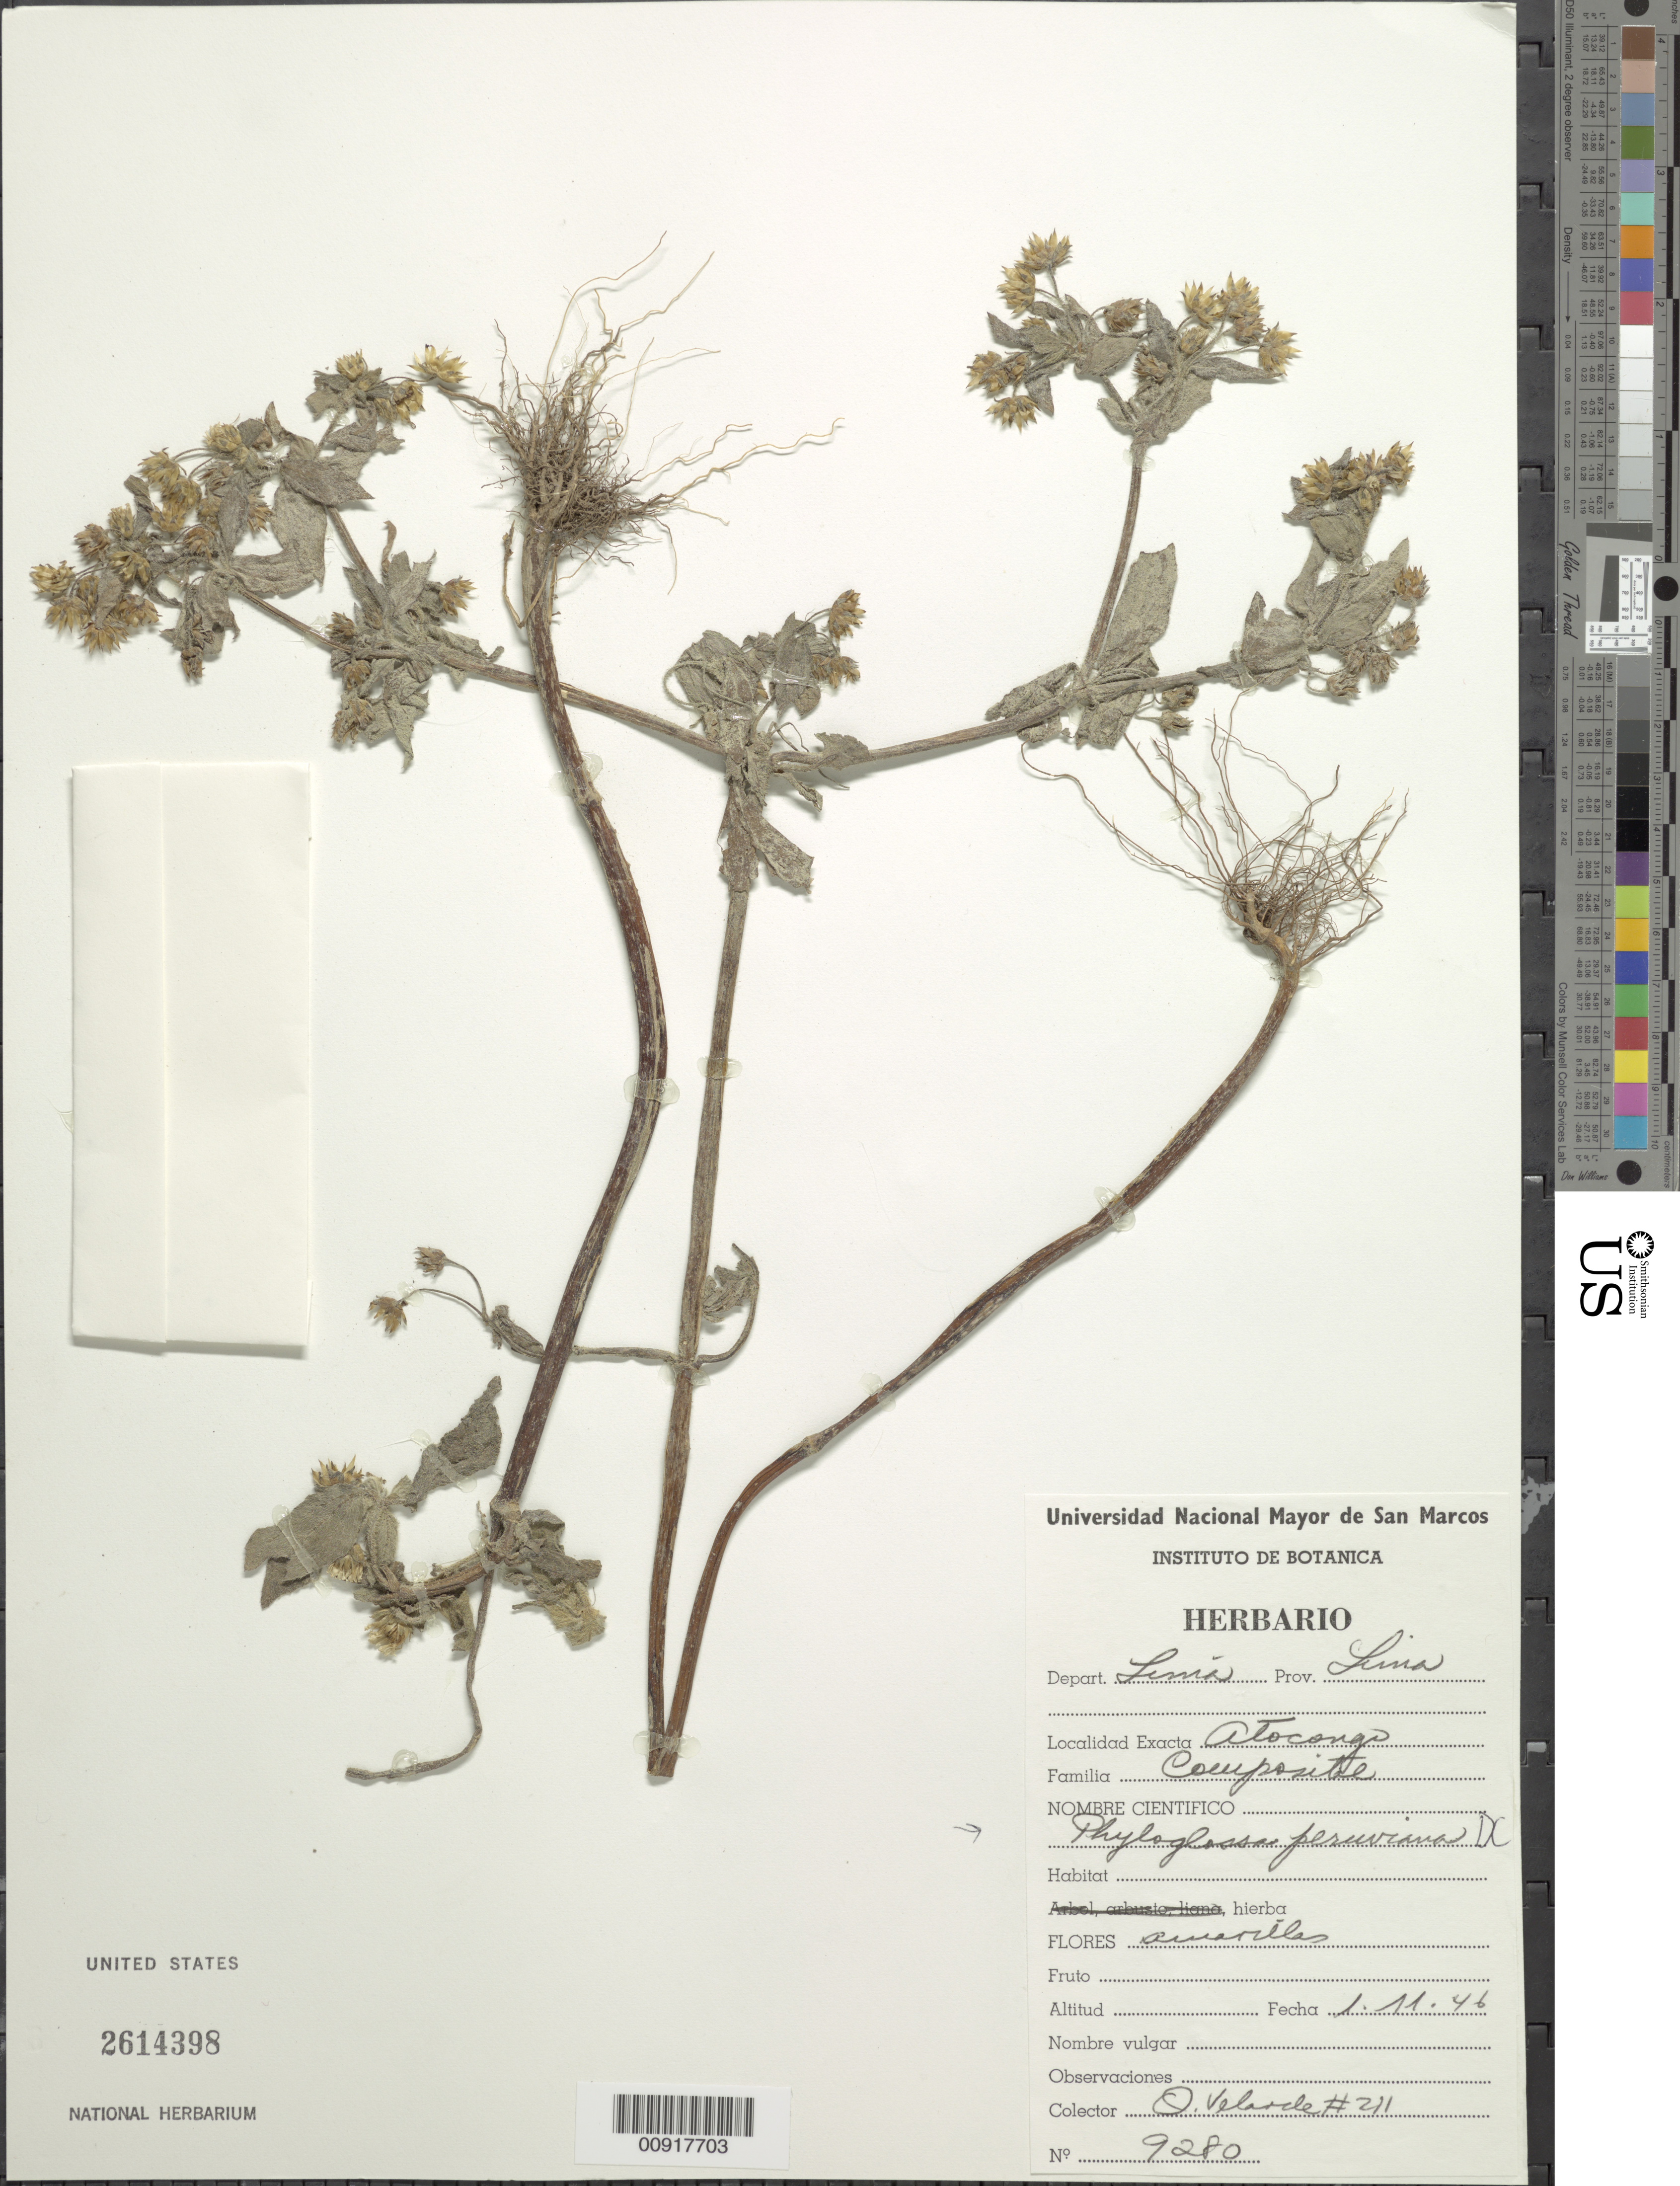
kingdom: Plantae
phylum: Tracheophyta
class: Magnoliopsida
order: Asterales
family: Asteraceae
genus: Philoglossa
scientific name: Philoglossa peruviana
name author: DC.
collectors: O. Velarde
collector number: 9280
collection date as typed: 1 November 1946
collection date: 1946-11-01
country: Peru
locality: Prov. Lima, Dpto. Lima, Atocango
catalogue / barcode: US 2614398